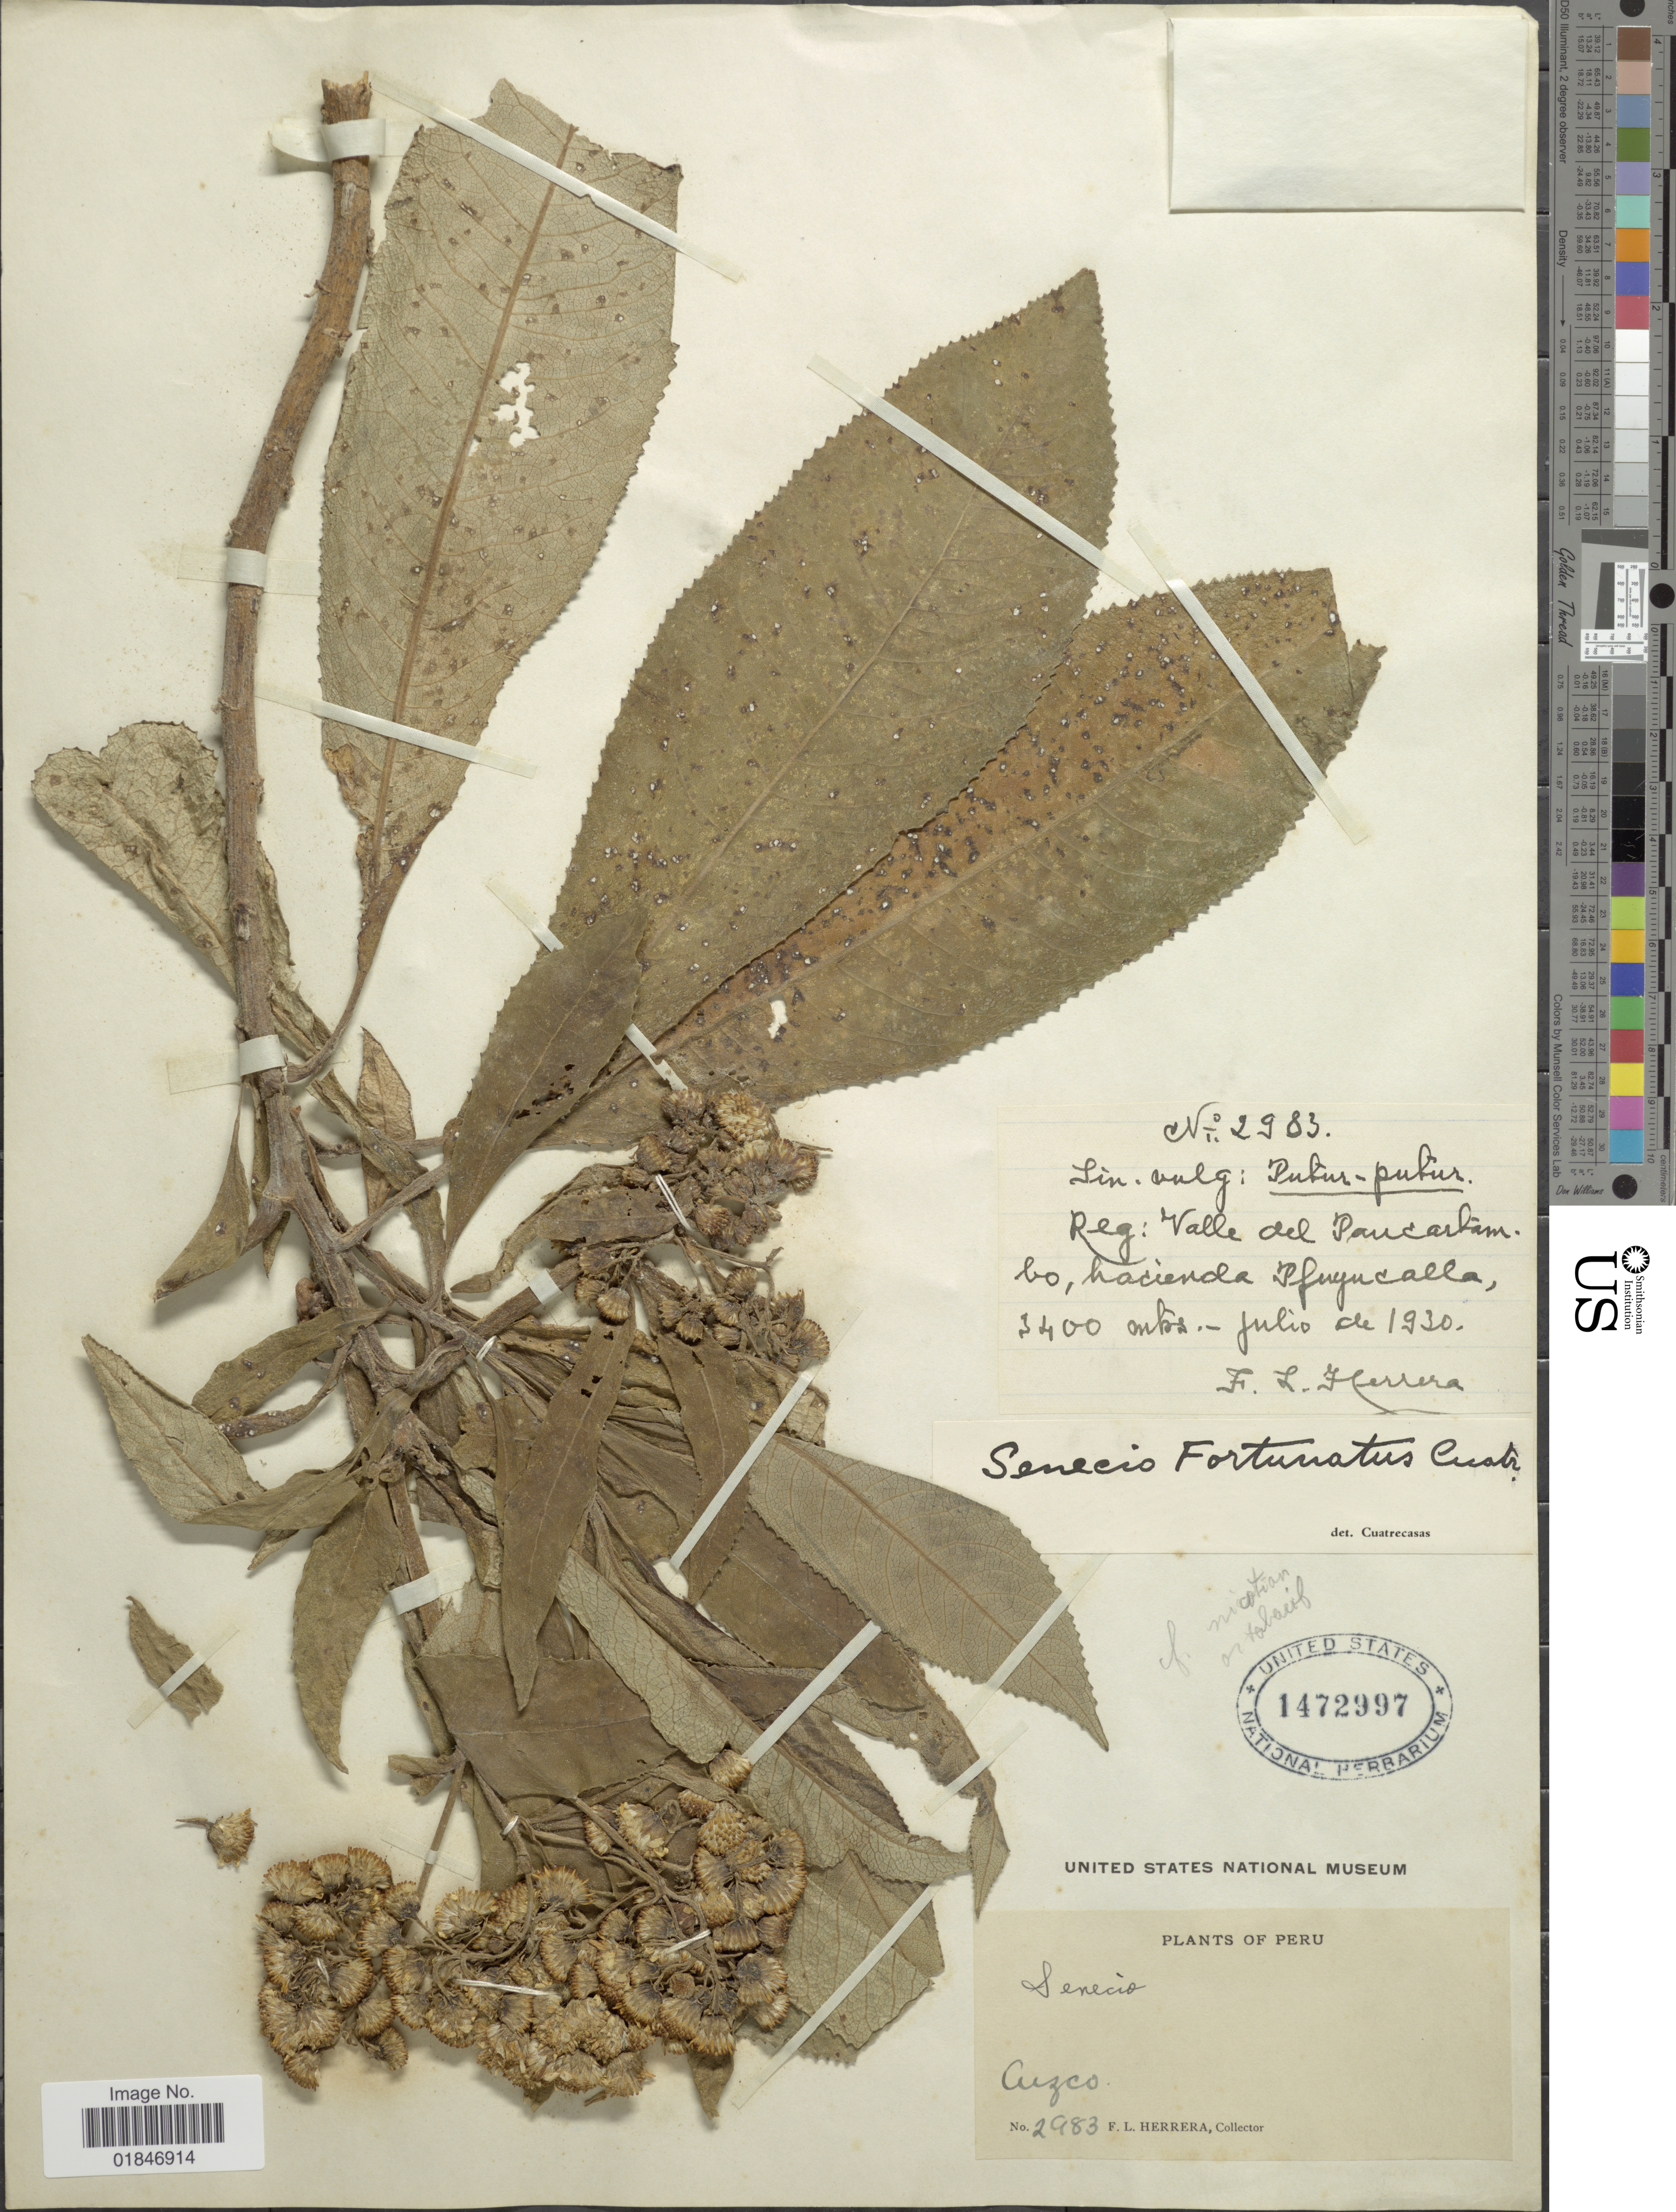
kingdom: Plantae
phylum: Tracheophyta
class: Magnoliopsida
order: Asterales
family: Asteraceae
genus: Dendrophorbium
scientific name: Dendrophorbium fortunatum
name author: (Cuatrec.) C. Jeffrey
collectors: F. L. Herrera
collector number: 2983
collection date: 1930-07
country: Peru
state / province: Cusco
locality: Valle del Paucartambo, hacienda Pfuyucalla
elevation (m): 3400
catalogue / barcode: US 1472997